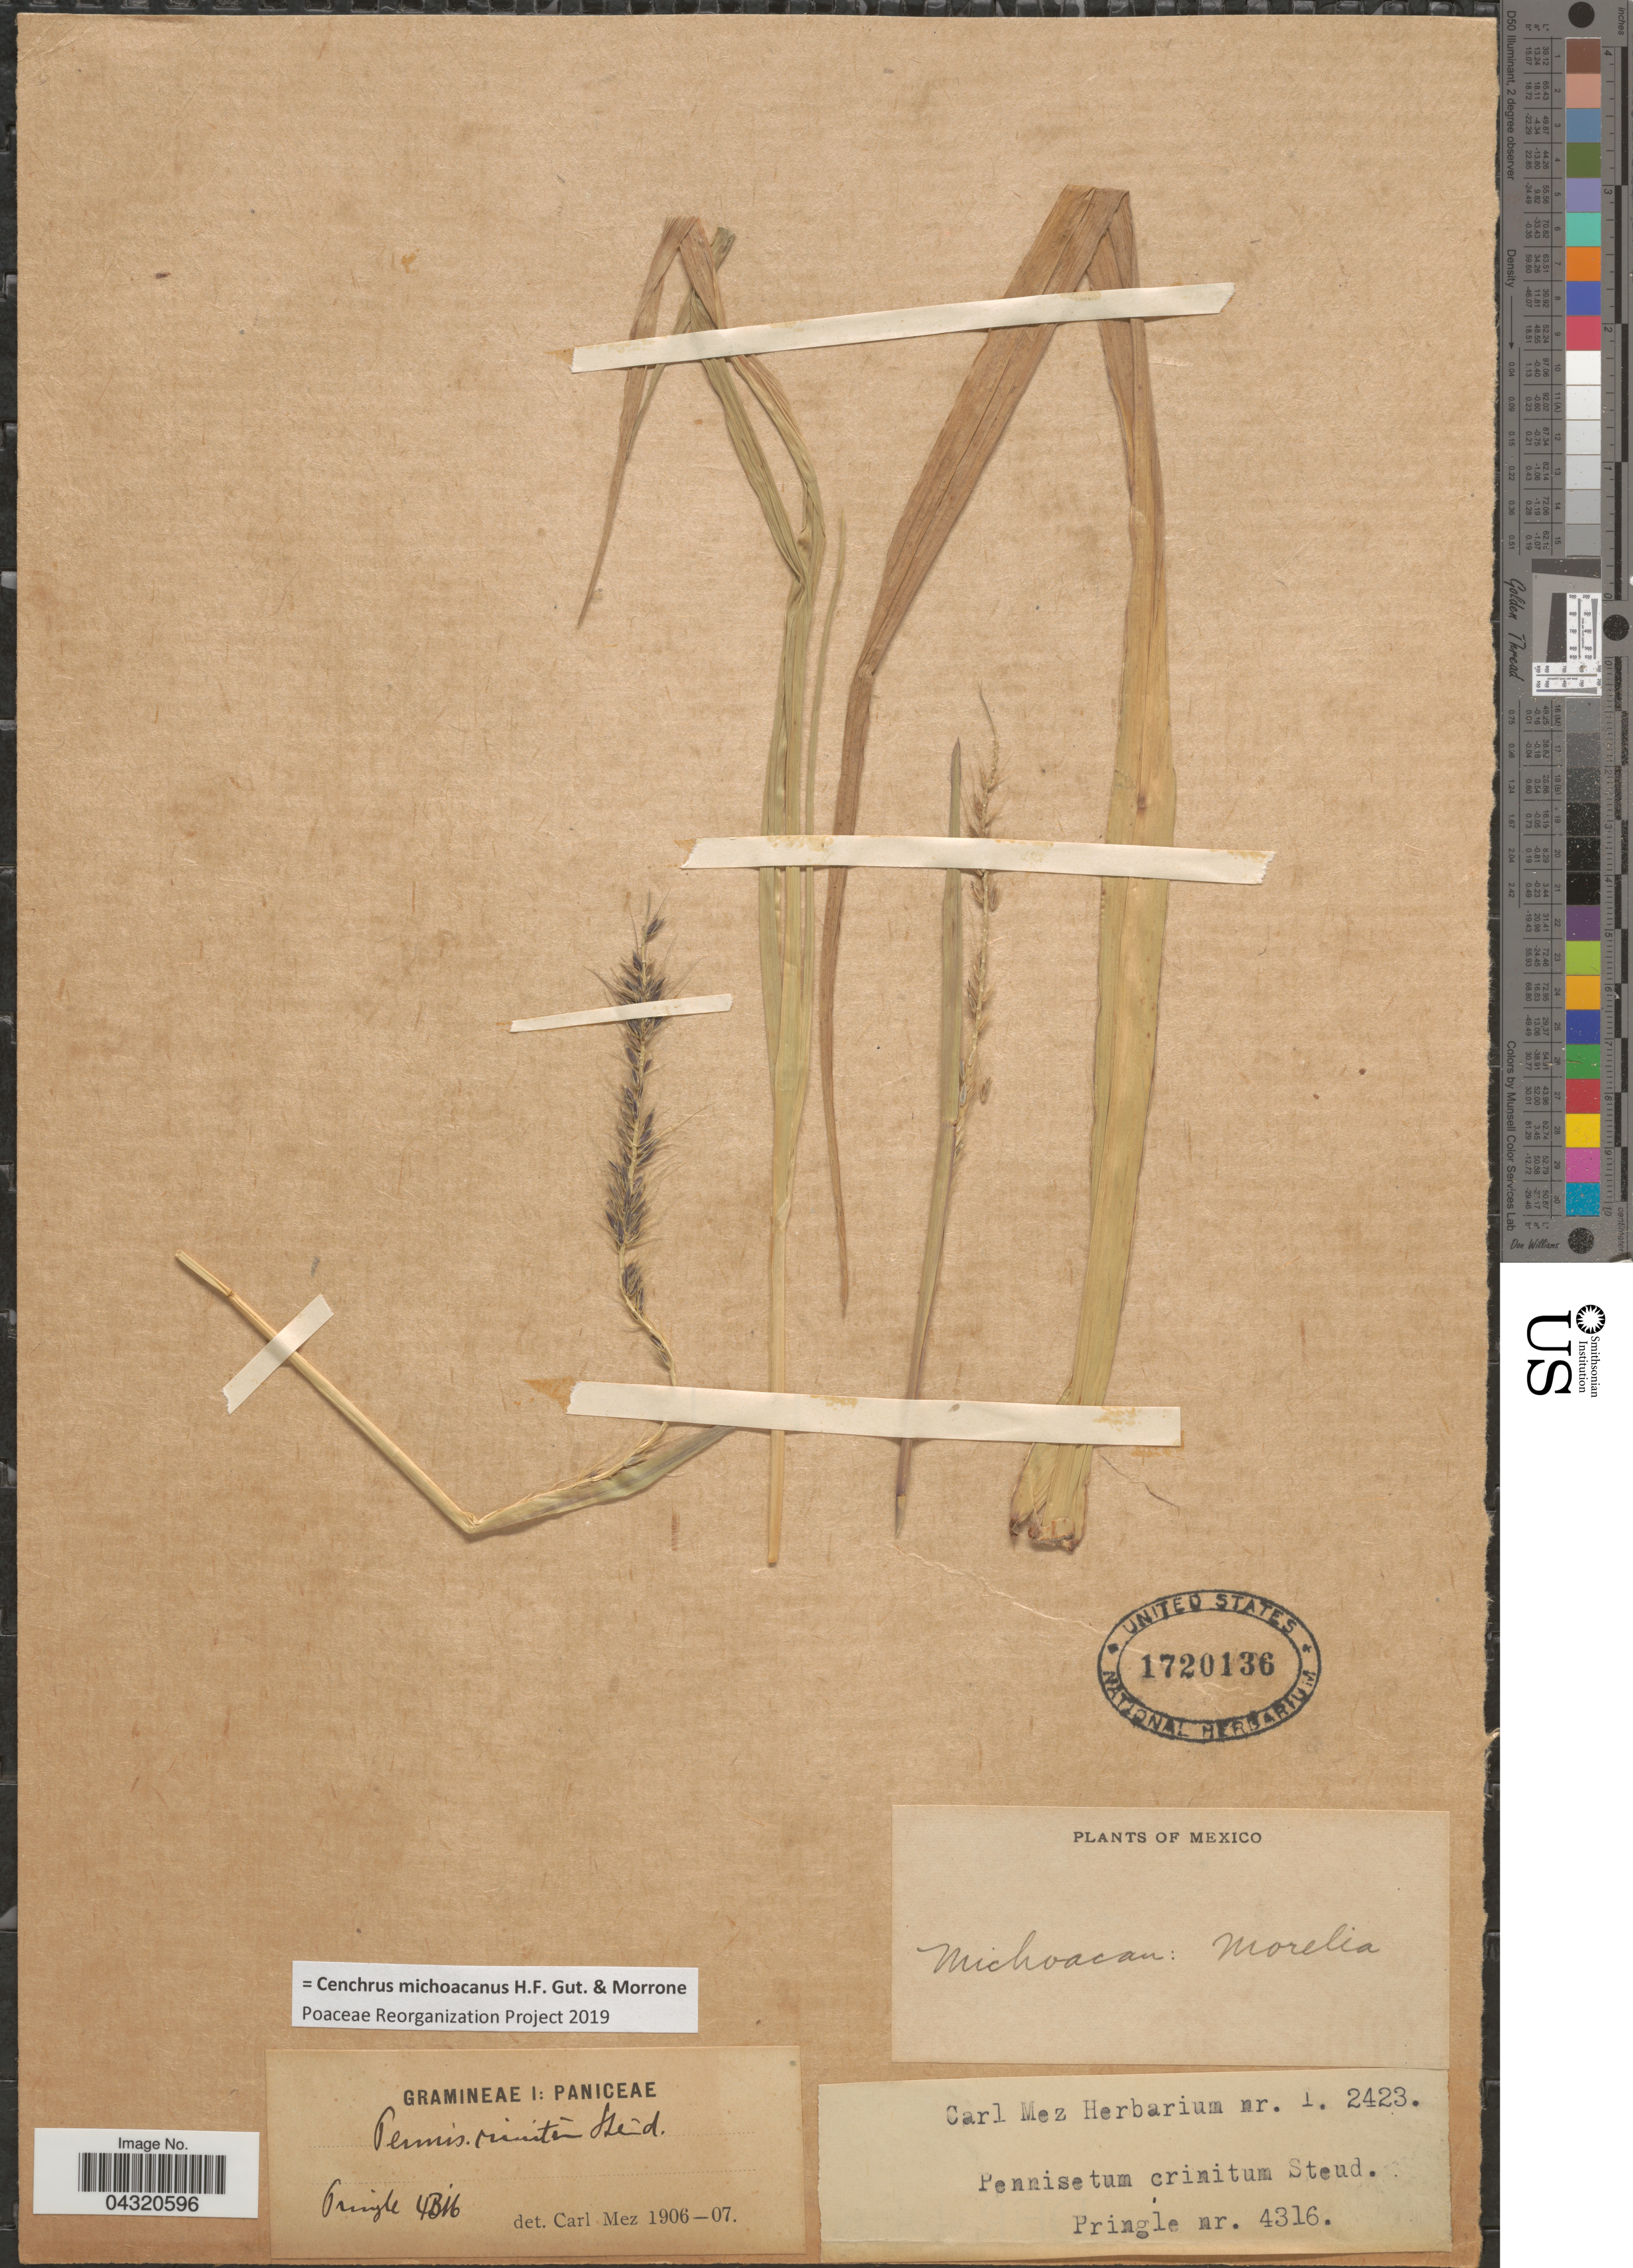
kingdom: Plantae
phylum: Tracheophyta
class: Liliopsida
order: Poales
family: Poaceae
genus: Cenchrus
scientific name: Cenchrus michoacanus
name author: H.F. Gut. & Morrone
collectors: -- Pringle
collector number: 4316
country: Mexico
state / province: Michoacán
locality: Morelia.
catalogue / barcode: US 1720136